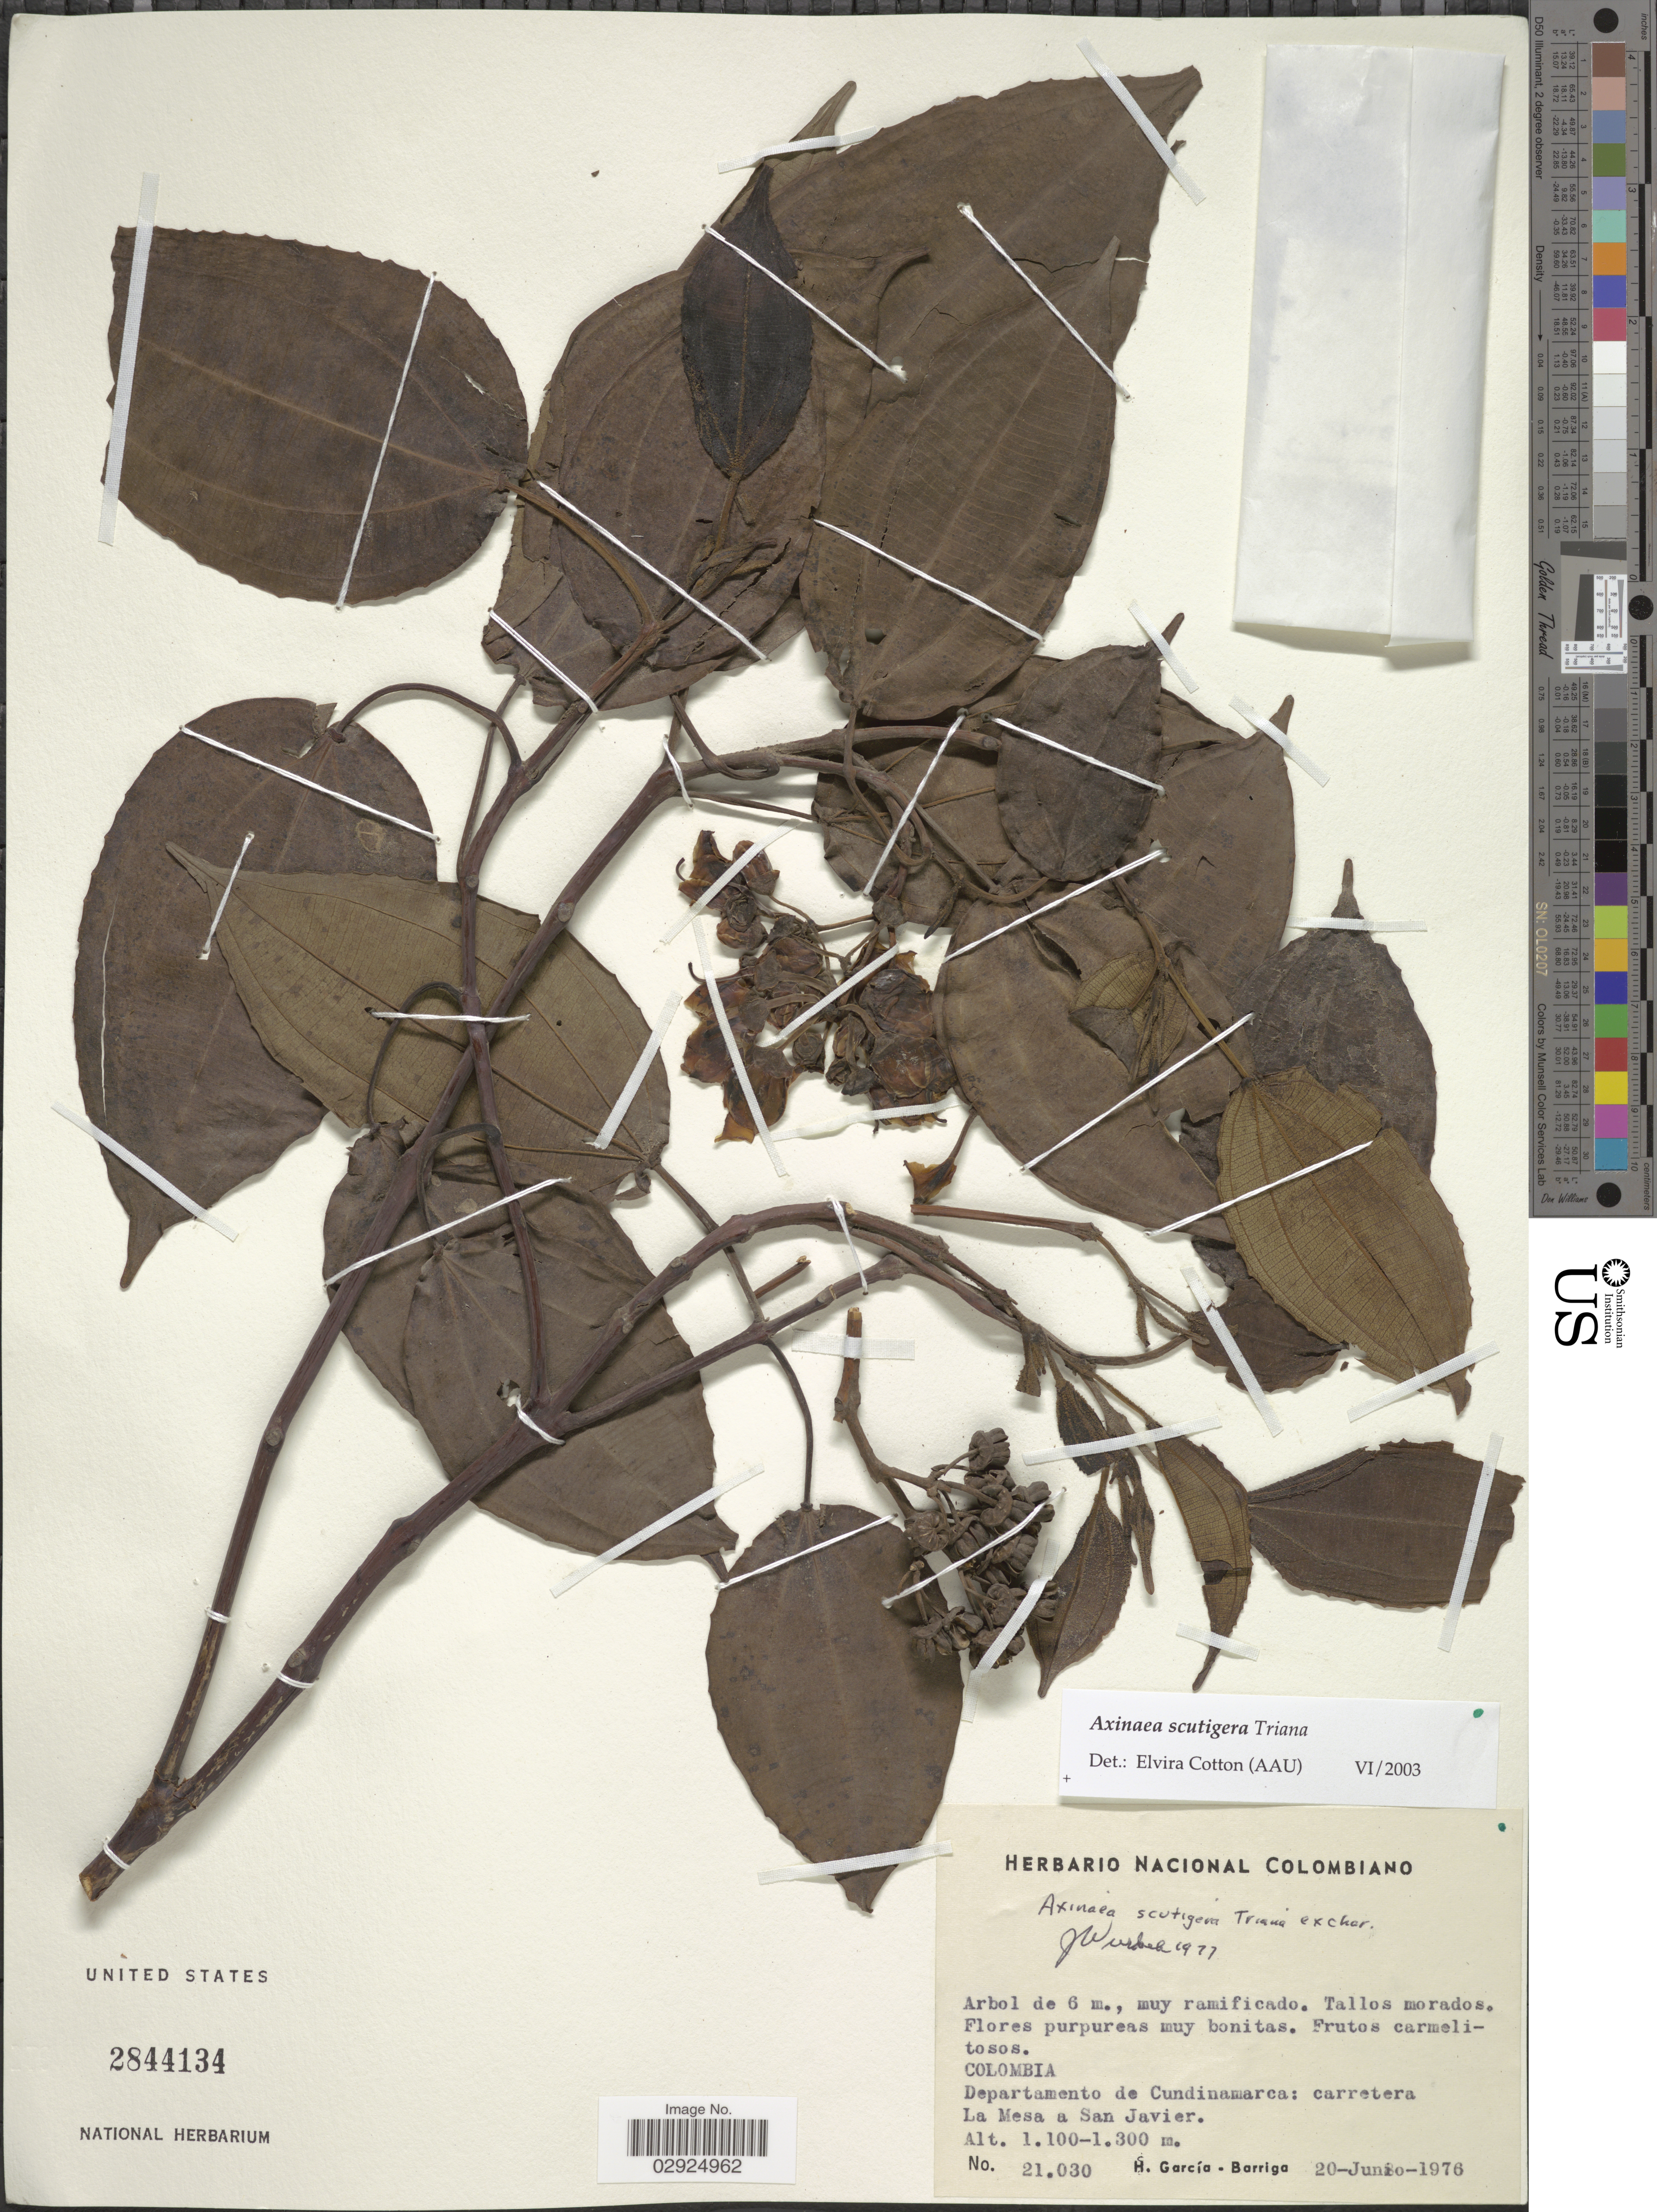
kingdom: Plantae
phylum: Tracheophyta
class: Magnoliopsida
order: Myrtales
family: Melastomataceae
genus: Axinaea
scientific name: Axinaea scutigera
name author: Triana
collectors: H. García Barriga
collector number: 21030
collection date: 1976-06-20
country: Colombia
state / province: Cundinamarca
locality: Departamento de Cundinamarca: carretera La Mesa a San Javier.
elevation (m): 1100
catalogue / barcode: US 2844134